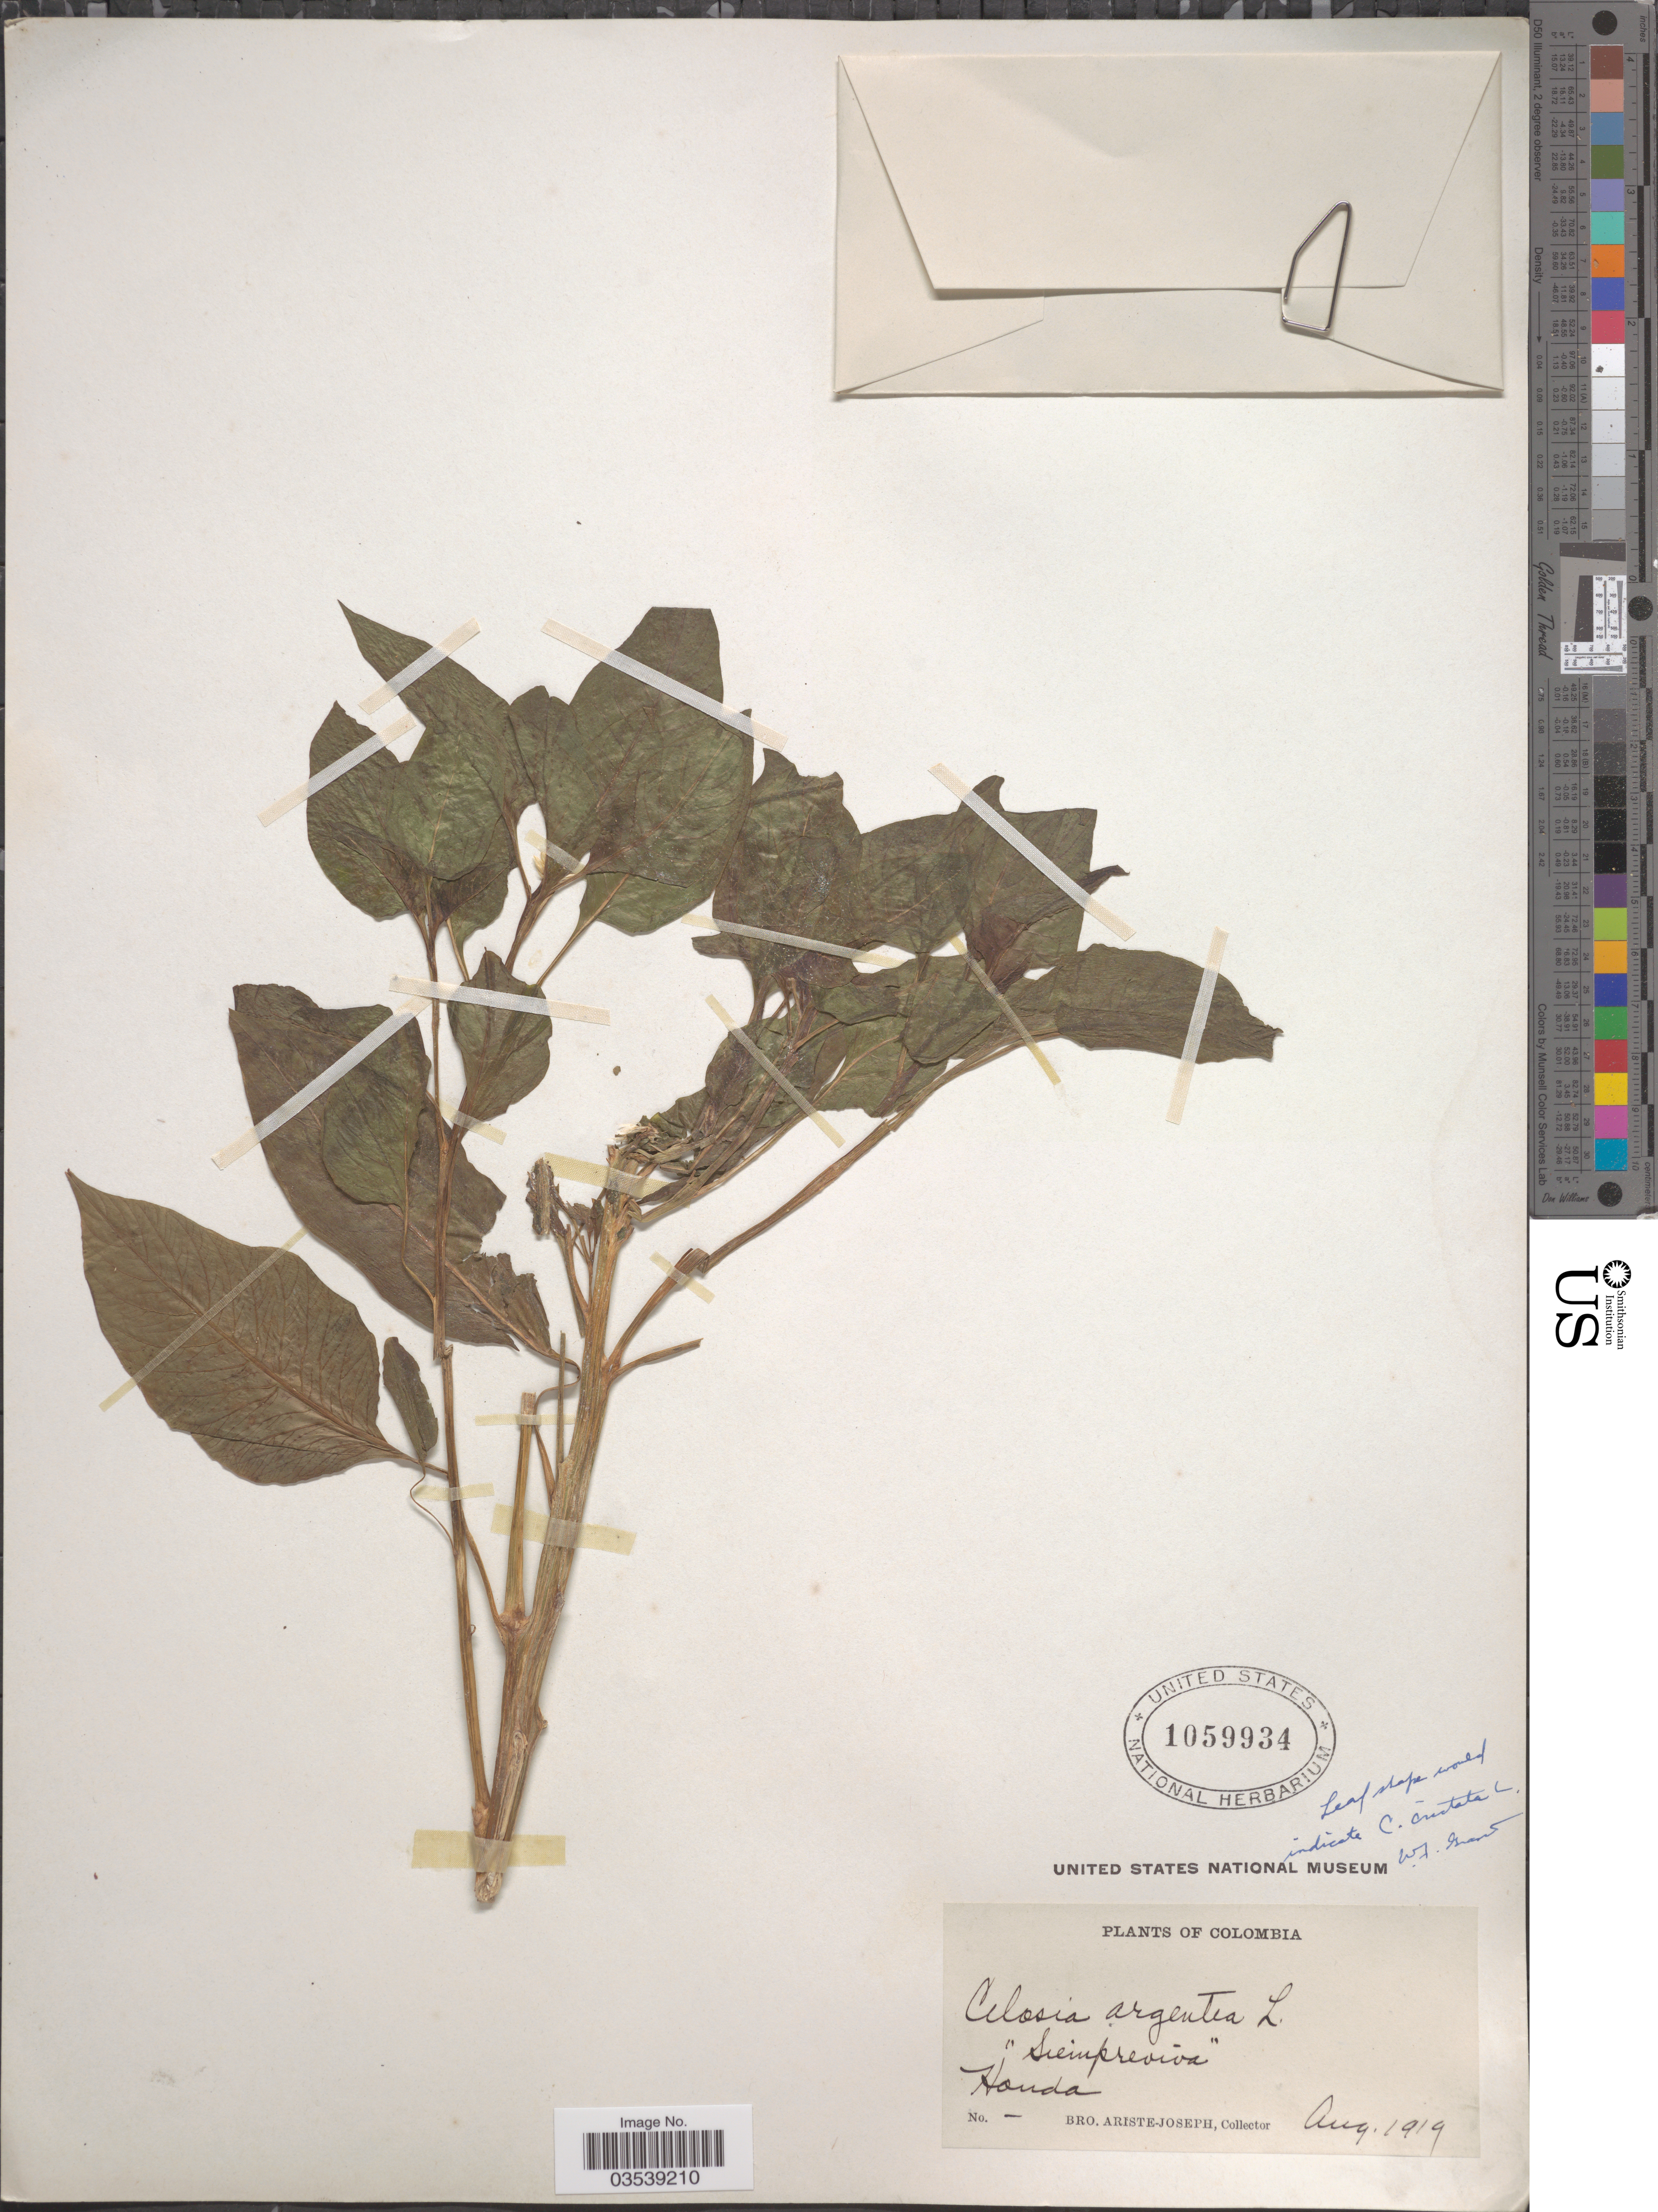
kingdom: Plantae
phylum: Tracheophyta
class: Magnoliopsida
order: Caryophyllales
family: Amaranthaceae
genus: Celosia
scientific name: Celosia argentea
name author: L.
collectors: Bro. Ariste-Joseph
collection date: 1919-08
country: Colombia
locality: Honda.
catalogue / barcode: US 1059934